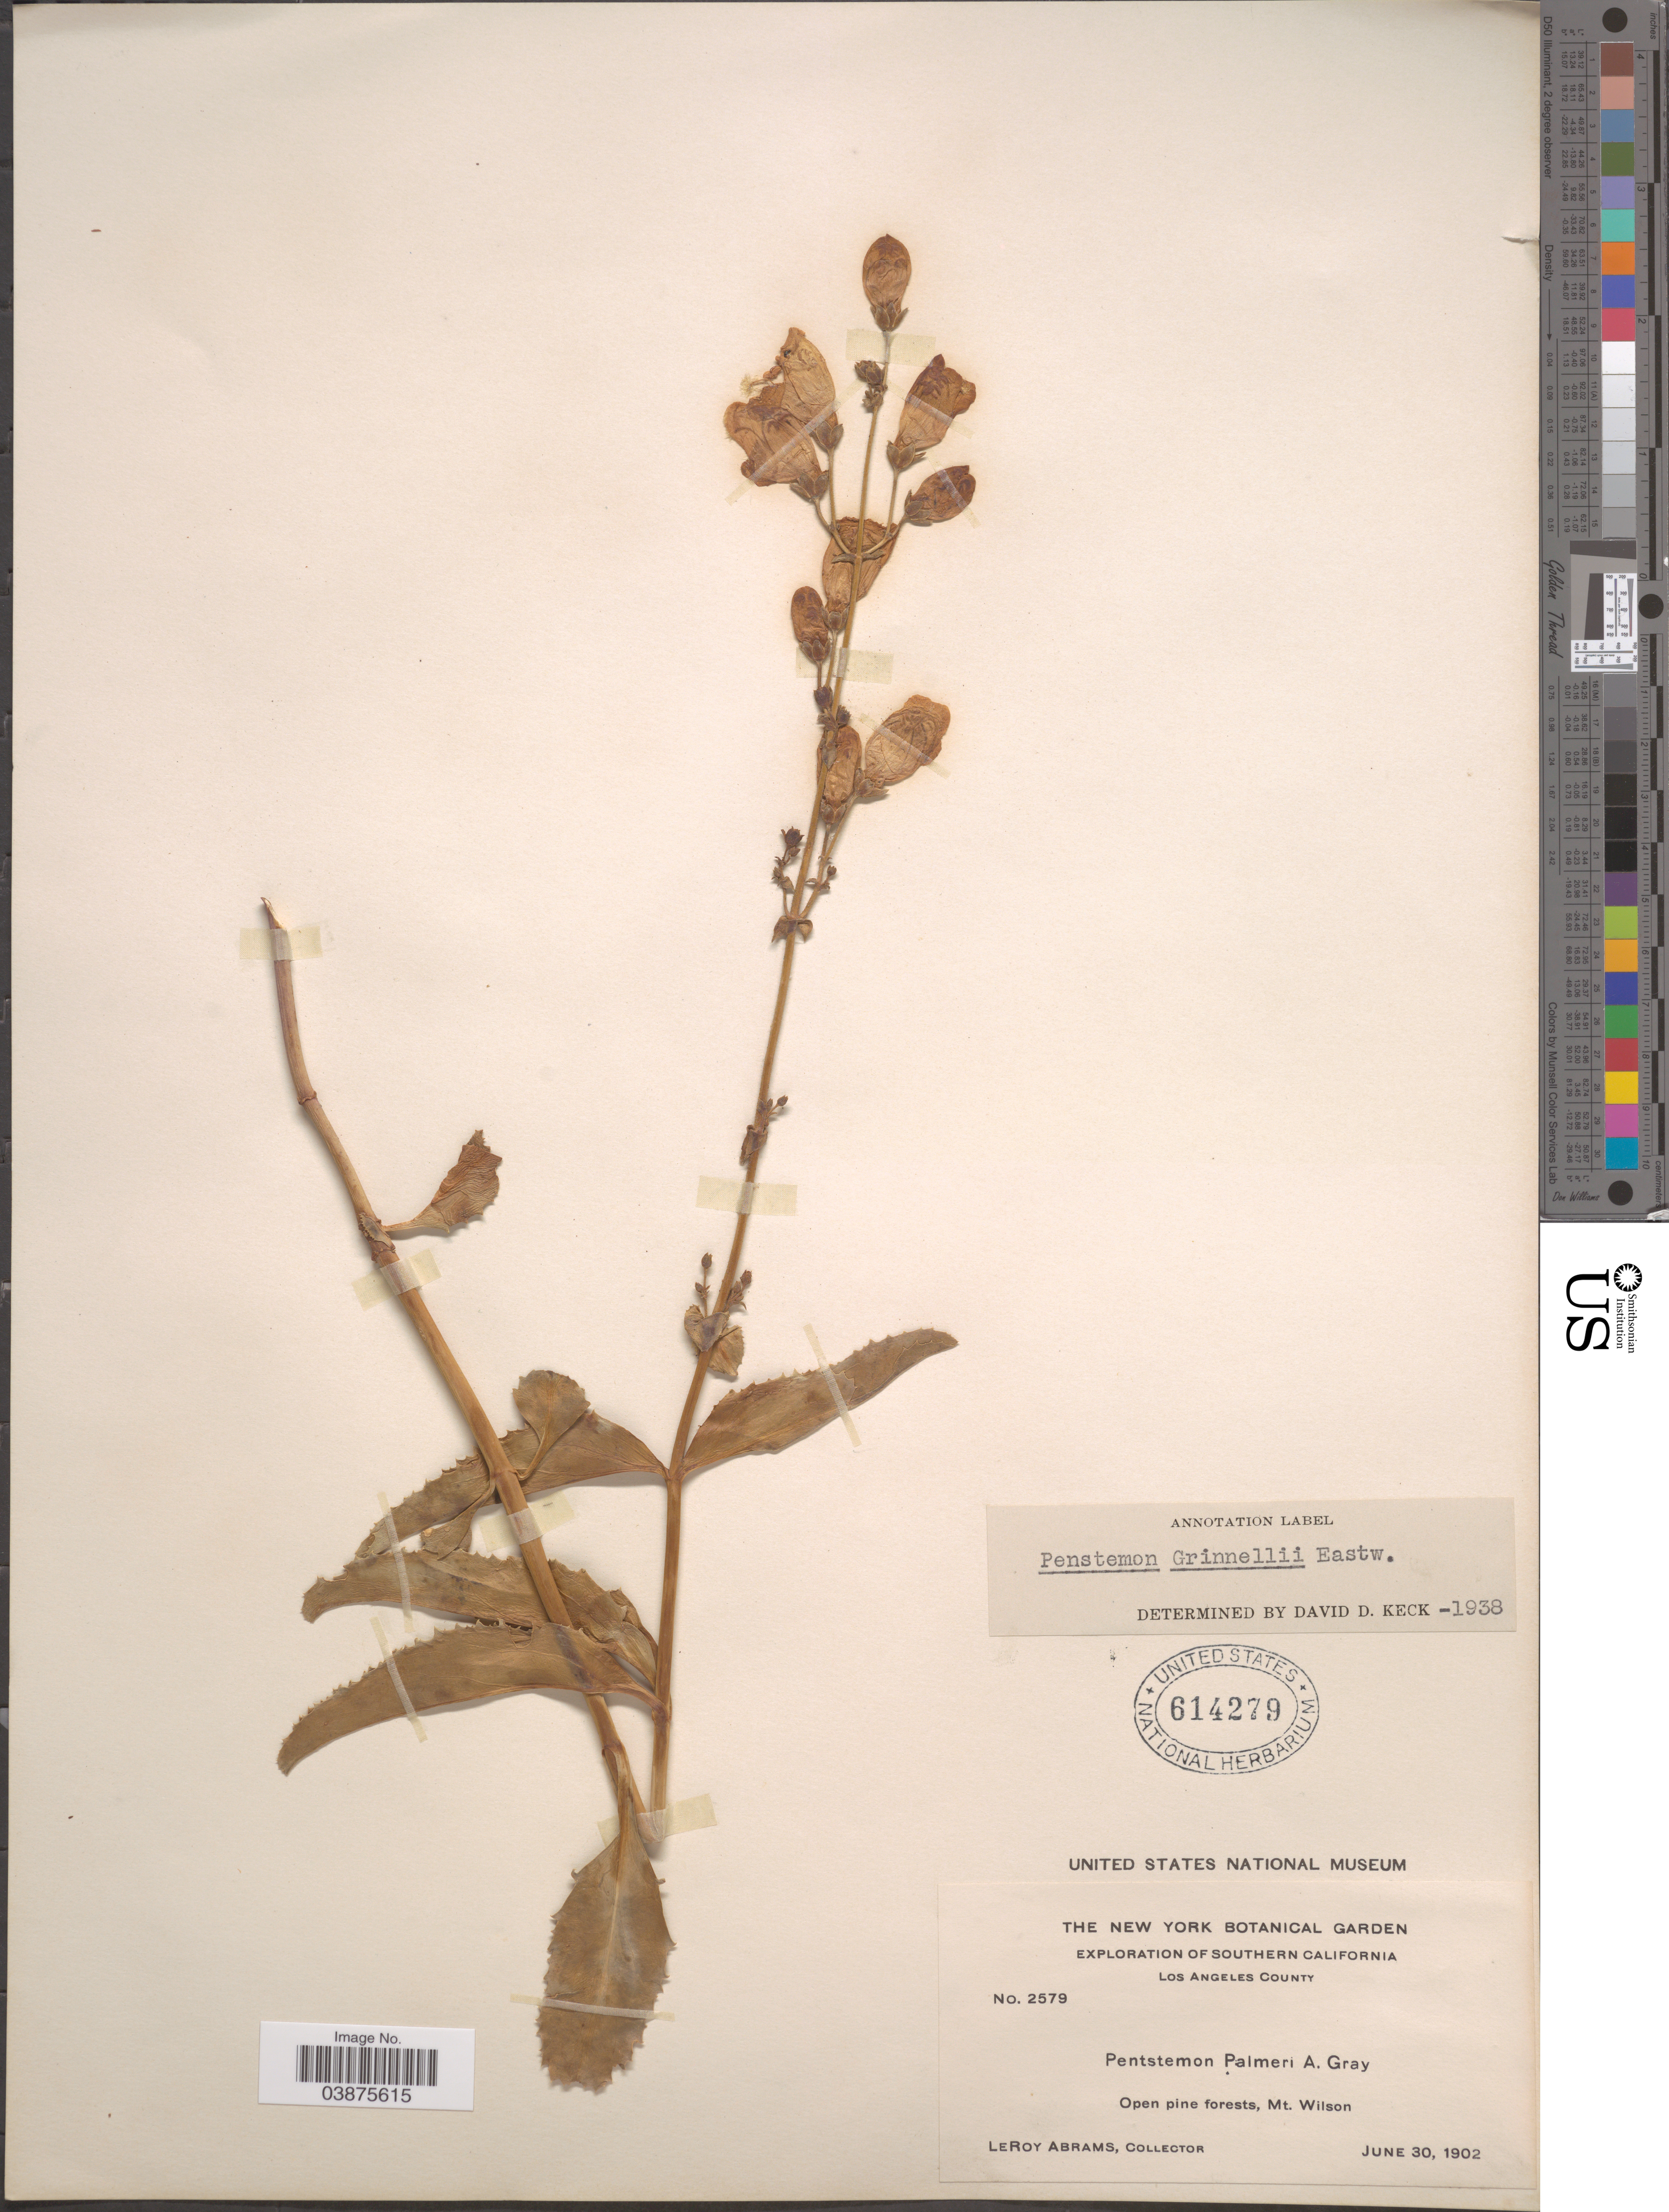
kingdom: Plantae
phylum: Tracheophyta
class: Magnoliopsida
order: Lamiales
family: Plantaginaceae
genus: Penstemon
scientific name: Penstemon grinnellii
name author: Eastw.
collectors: L. Abrams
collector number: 2579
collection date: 1902-06-30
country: United States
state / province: California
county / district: Los Angeles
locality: Southern California. Los Angeles County. Mt. Wilson.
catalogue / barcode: US 614279